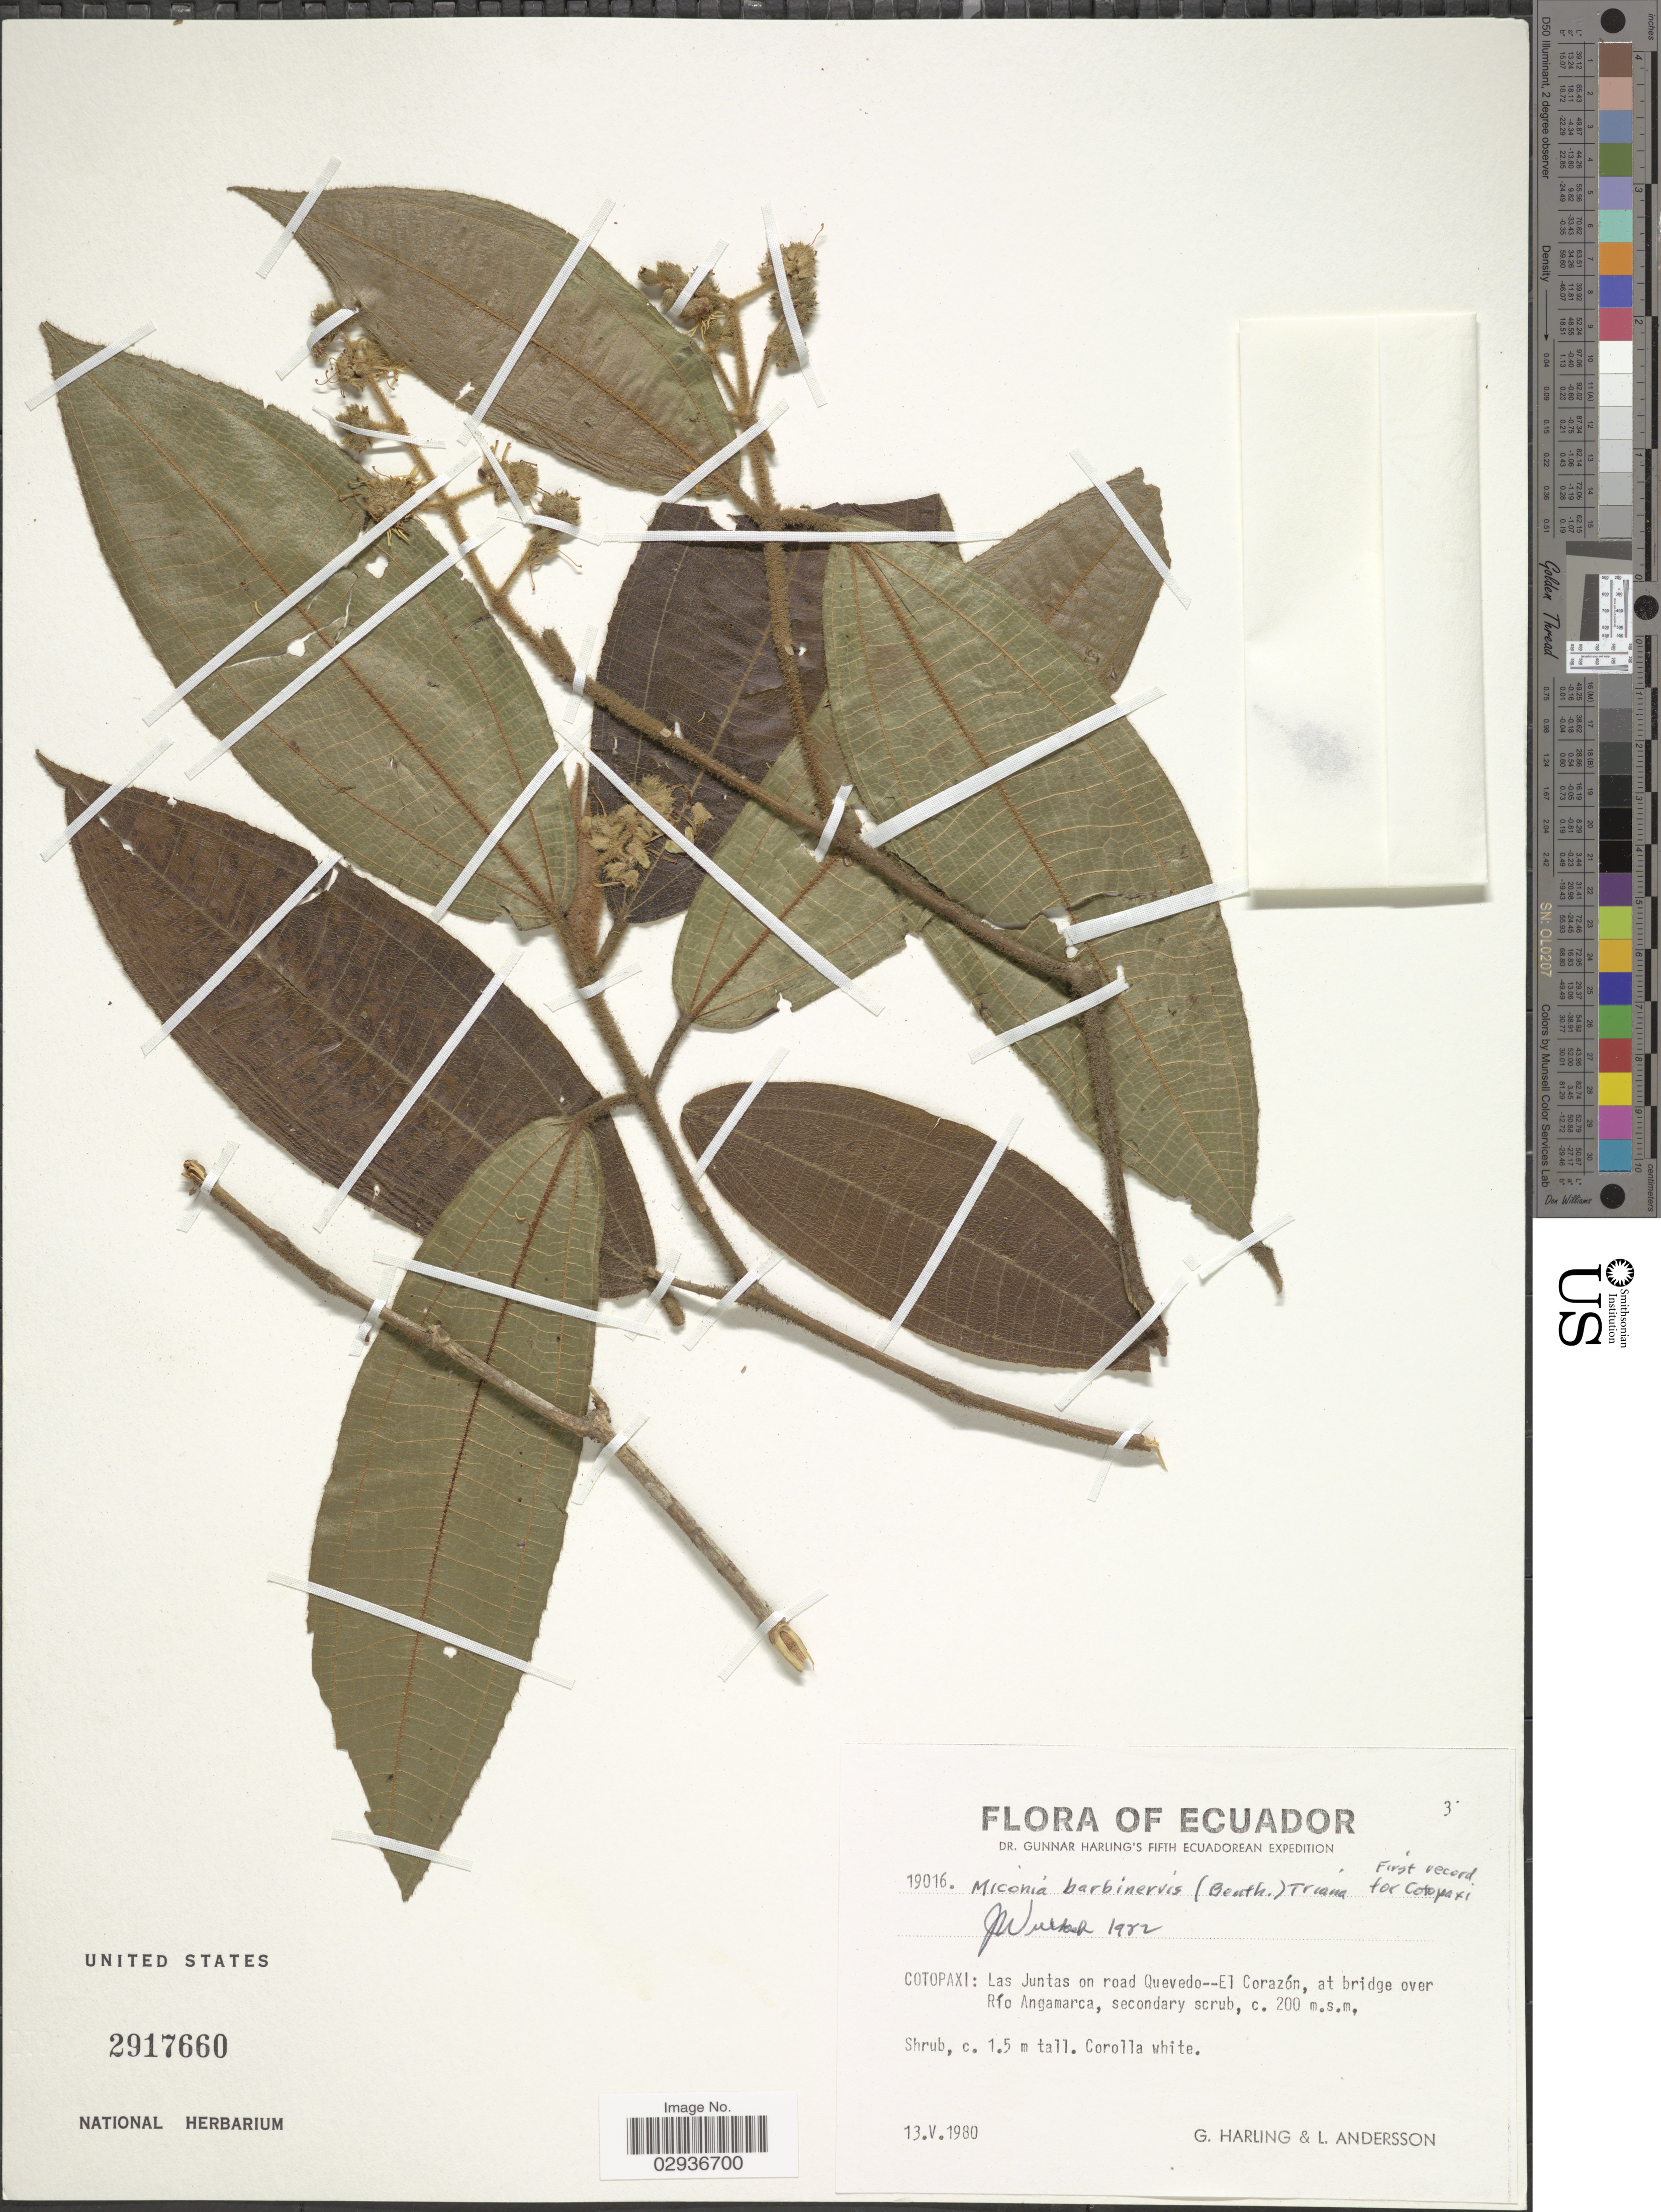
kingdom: Plantae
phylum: Tracheophyta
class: Magnoliopsida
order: Myrtales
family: Melastomataceae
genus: Miconia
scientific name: Miconia barbinervis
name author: (Benth.) Triana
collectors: G. Harling & L. Andersson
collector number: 19016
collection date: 1980-05-13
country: Ecuador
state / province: Cotopaxi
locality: Las Juntas on road Quevedo--El Corazón, at bridge over Río Angamarca.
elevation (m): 200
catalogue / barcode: US 2917660